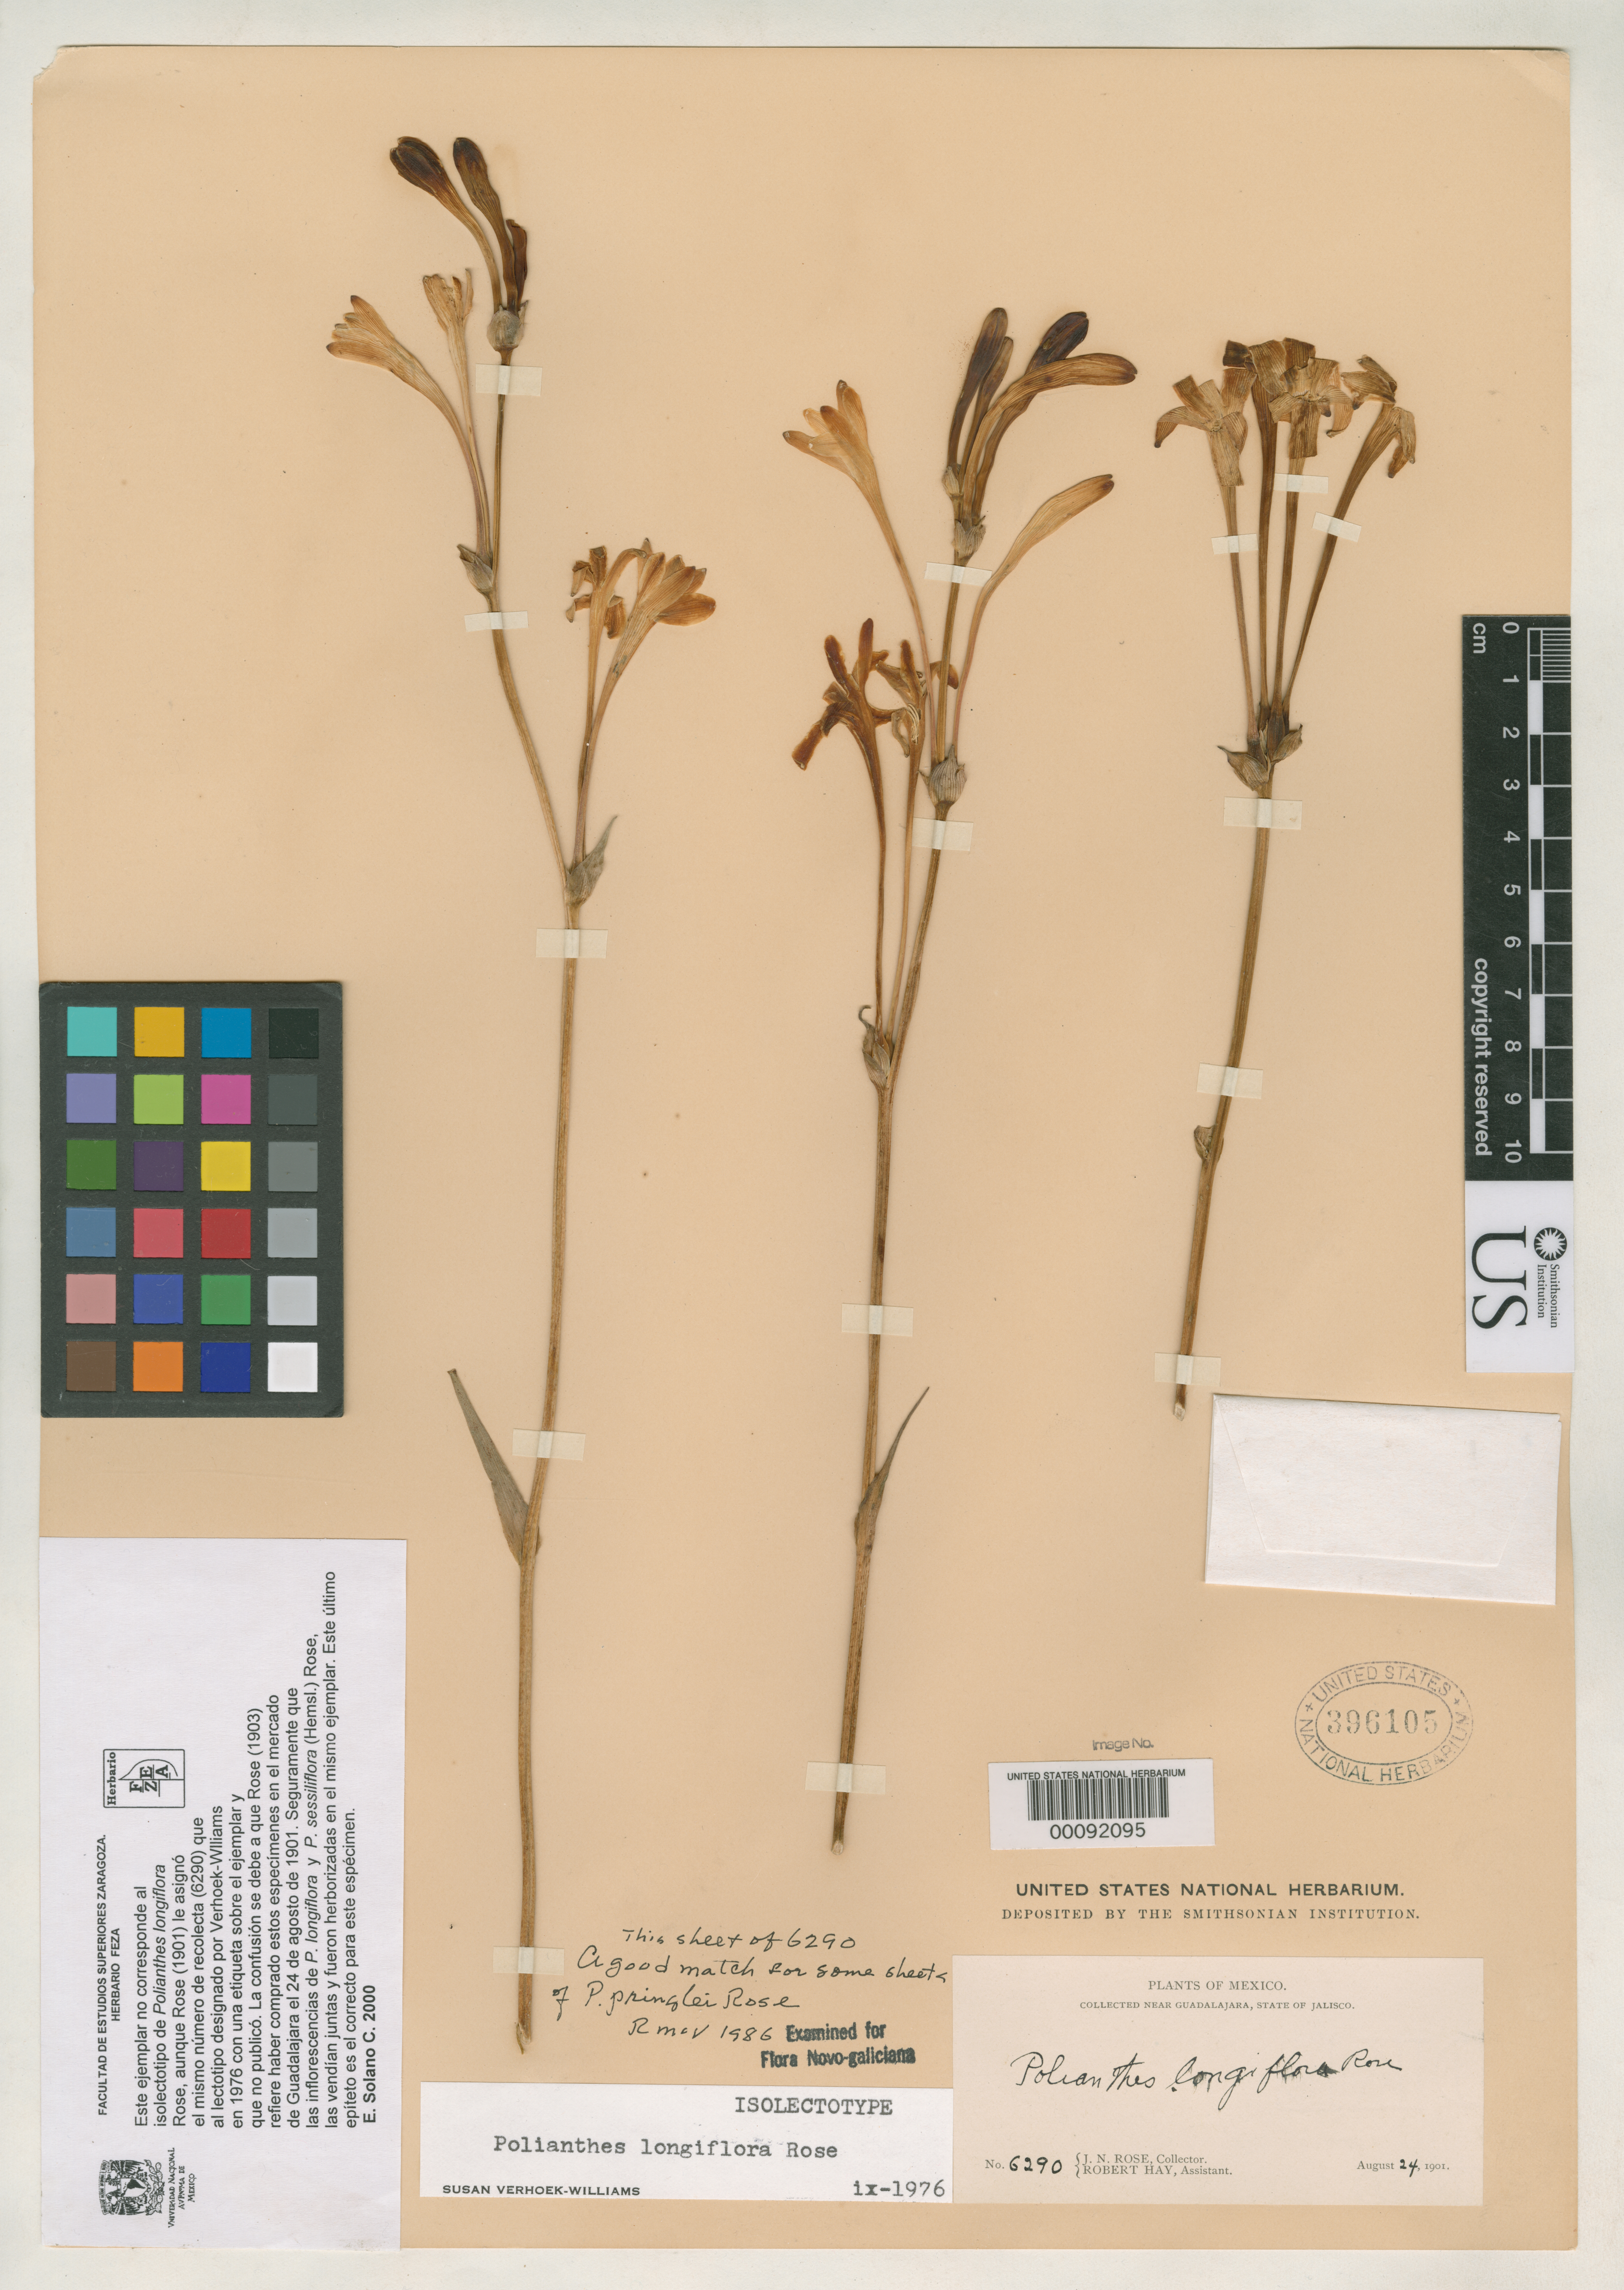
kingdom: Plantae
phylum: Tracheophyta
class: Liliopsida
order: Asparagales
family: Asparagaceae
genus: Polianthes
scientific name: Polianthes longiflora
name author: Rose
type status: Isolectotype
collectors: J. N. Rose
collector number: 6290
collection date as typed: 24 Aug 1901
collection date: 1901-08-24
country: Mexico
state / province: Jalisco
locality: Guadalajara.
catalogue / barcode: US 396105